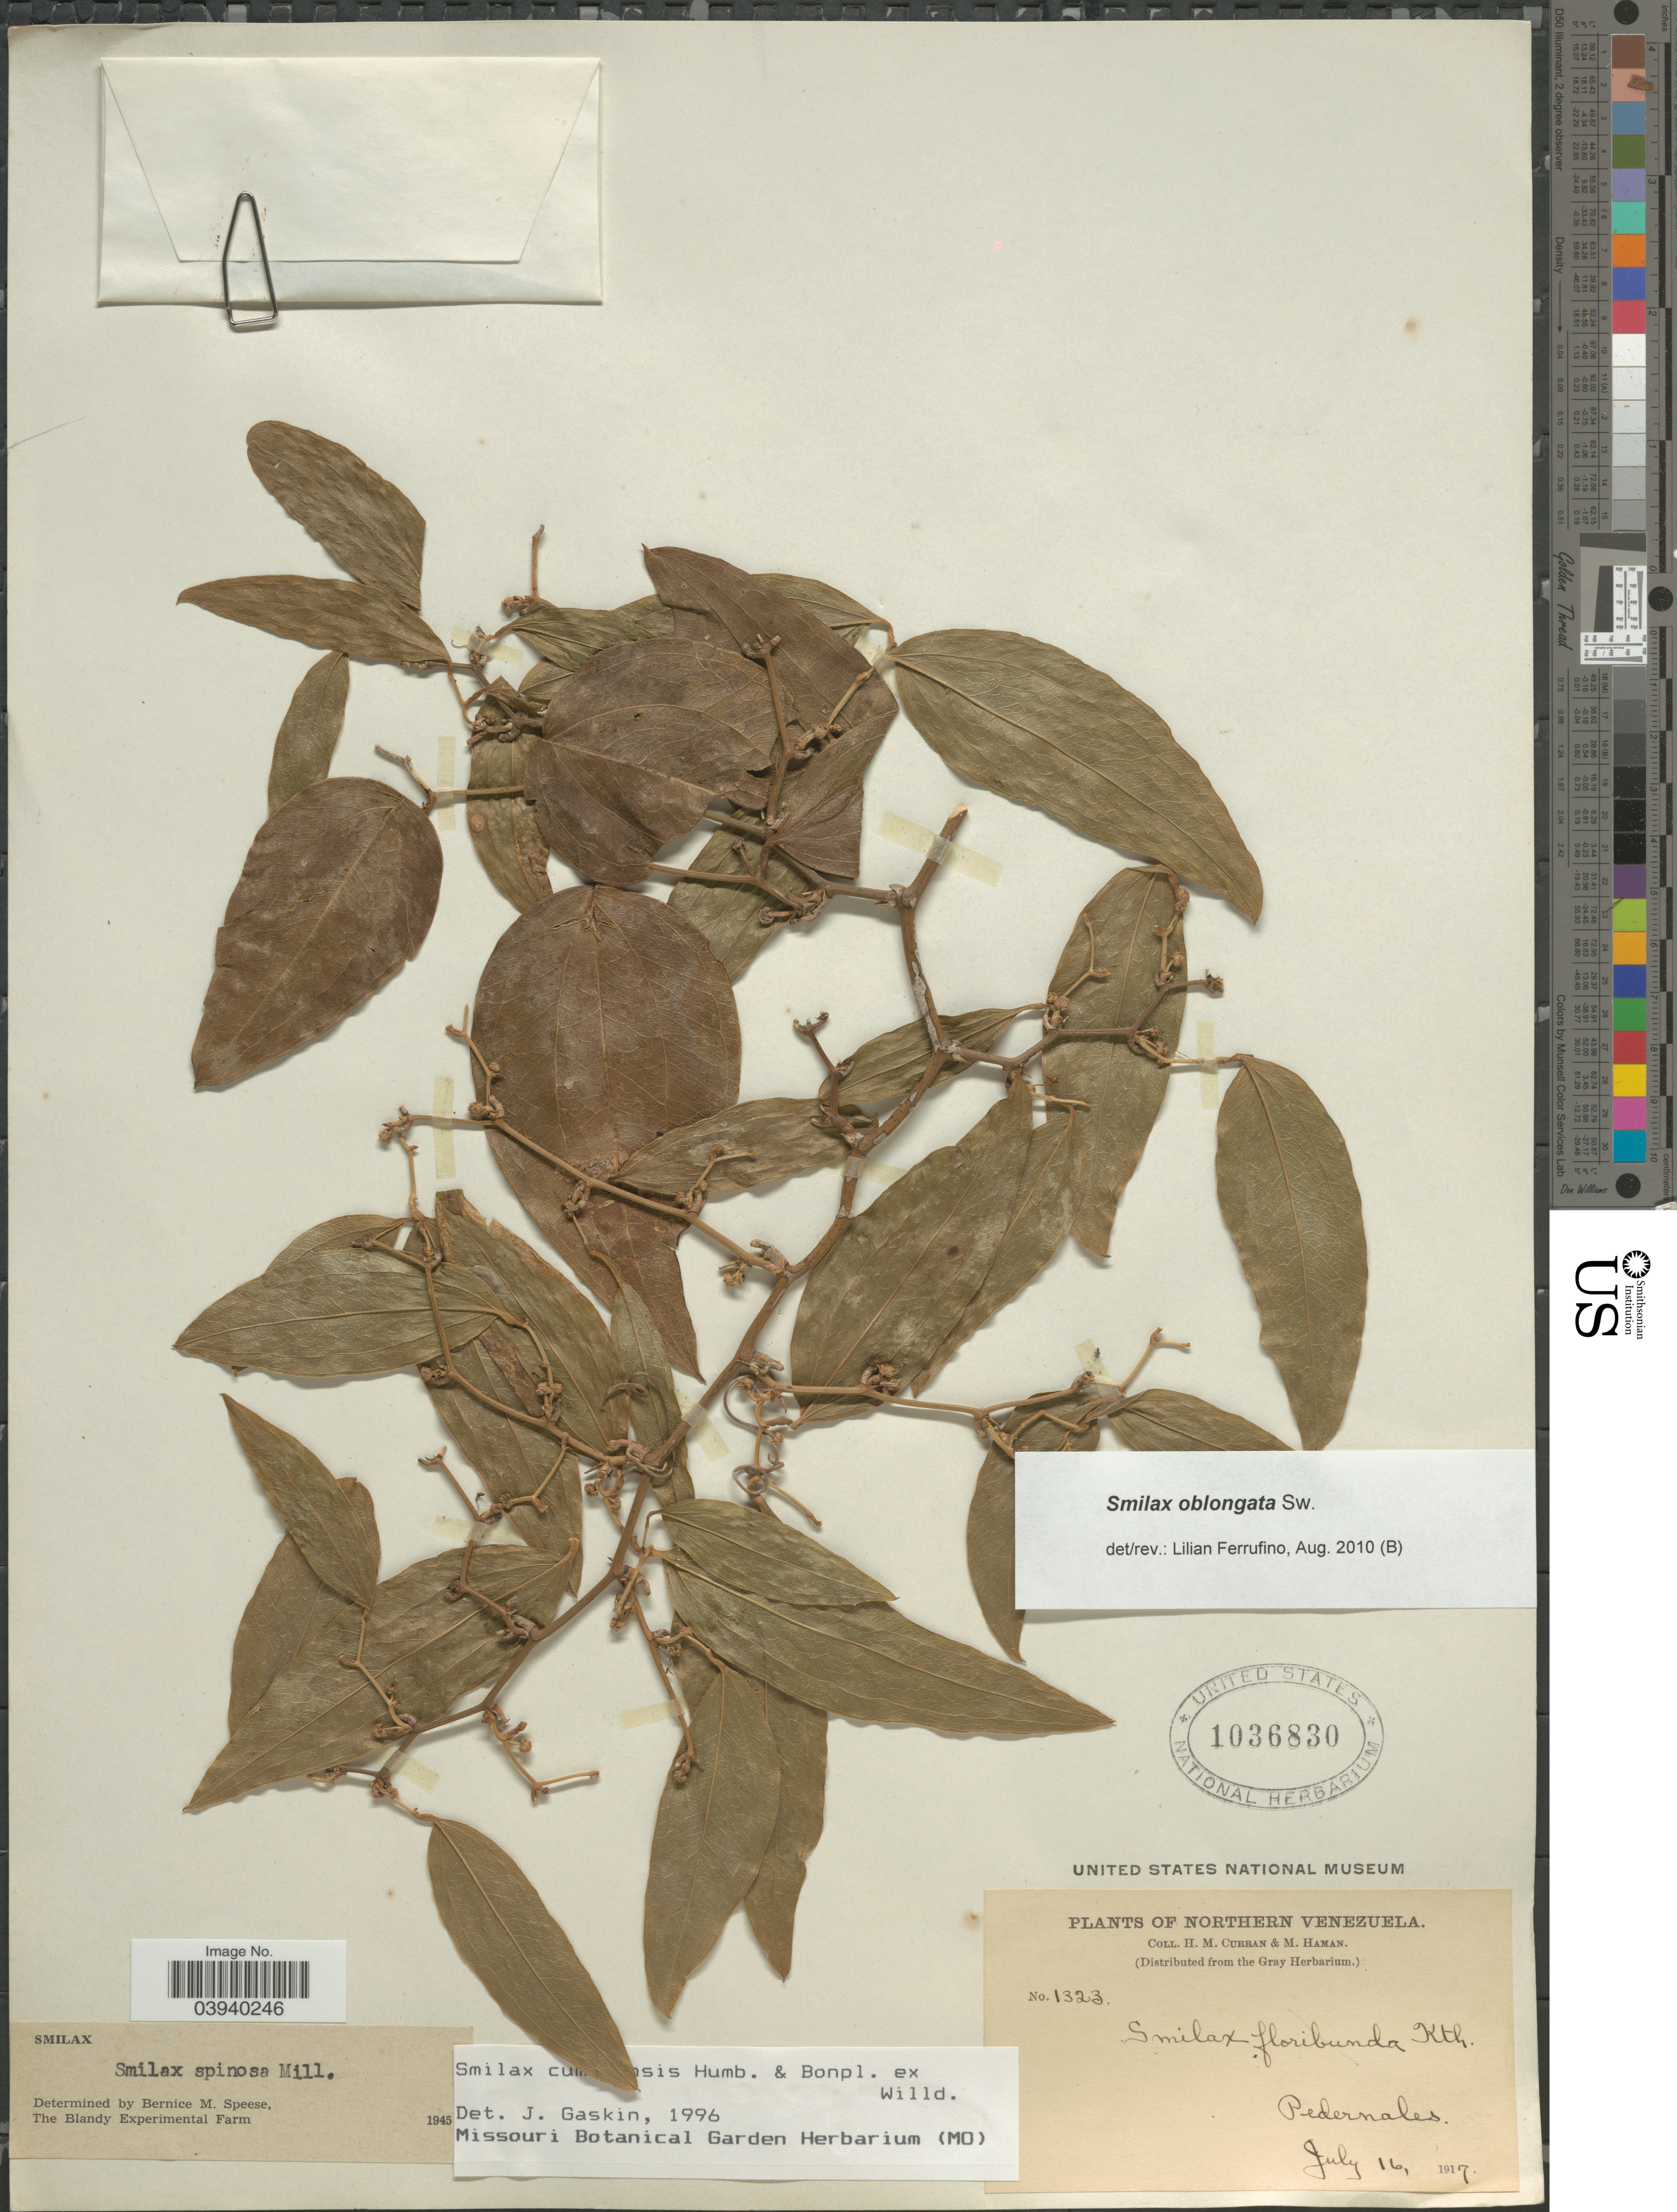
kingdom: Plantae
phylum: Tracheophyta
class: Liliopsida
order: Liliales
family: Smilacaceae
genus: Smilax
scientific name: Smilax oblongata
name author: Sw.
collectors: H. M. Curran & M. Haman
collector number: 1323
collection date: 1917-07-16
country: Venezuela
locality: Northern Venezuela. Pedernales.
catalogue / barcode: US 1036830